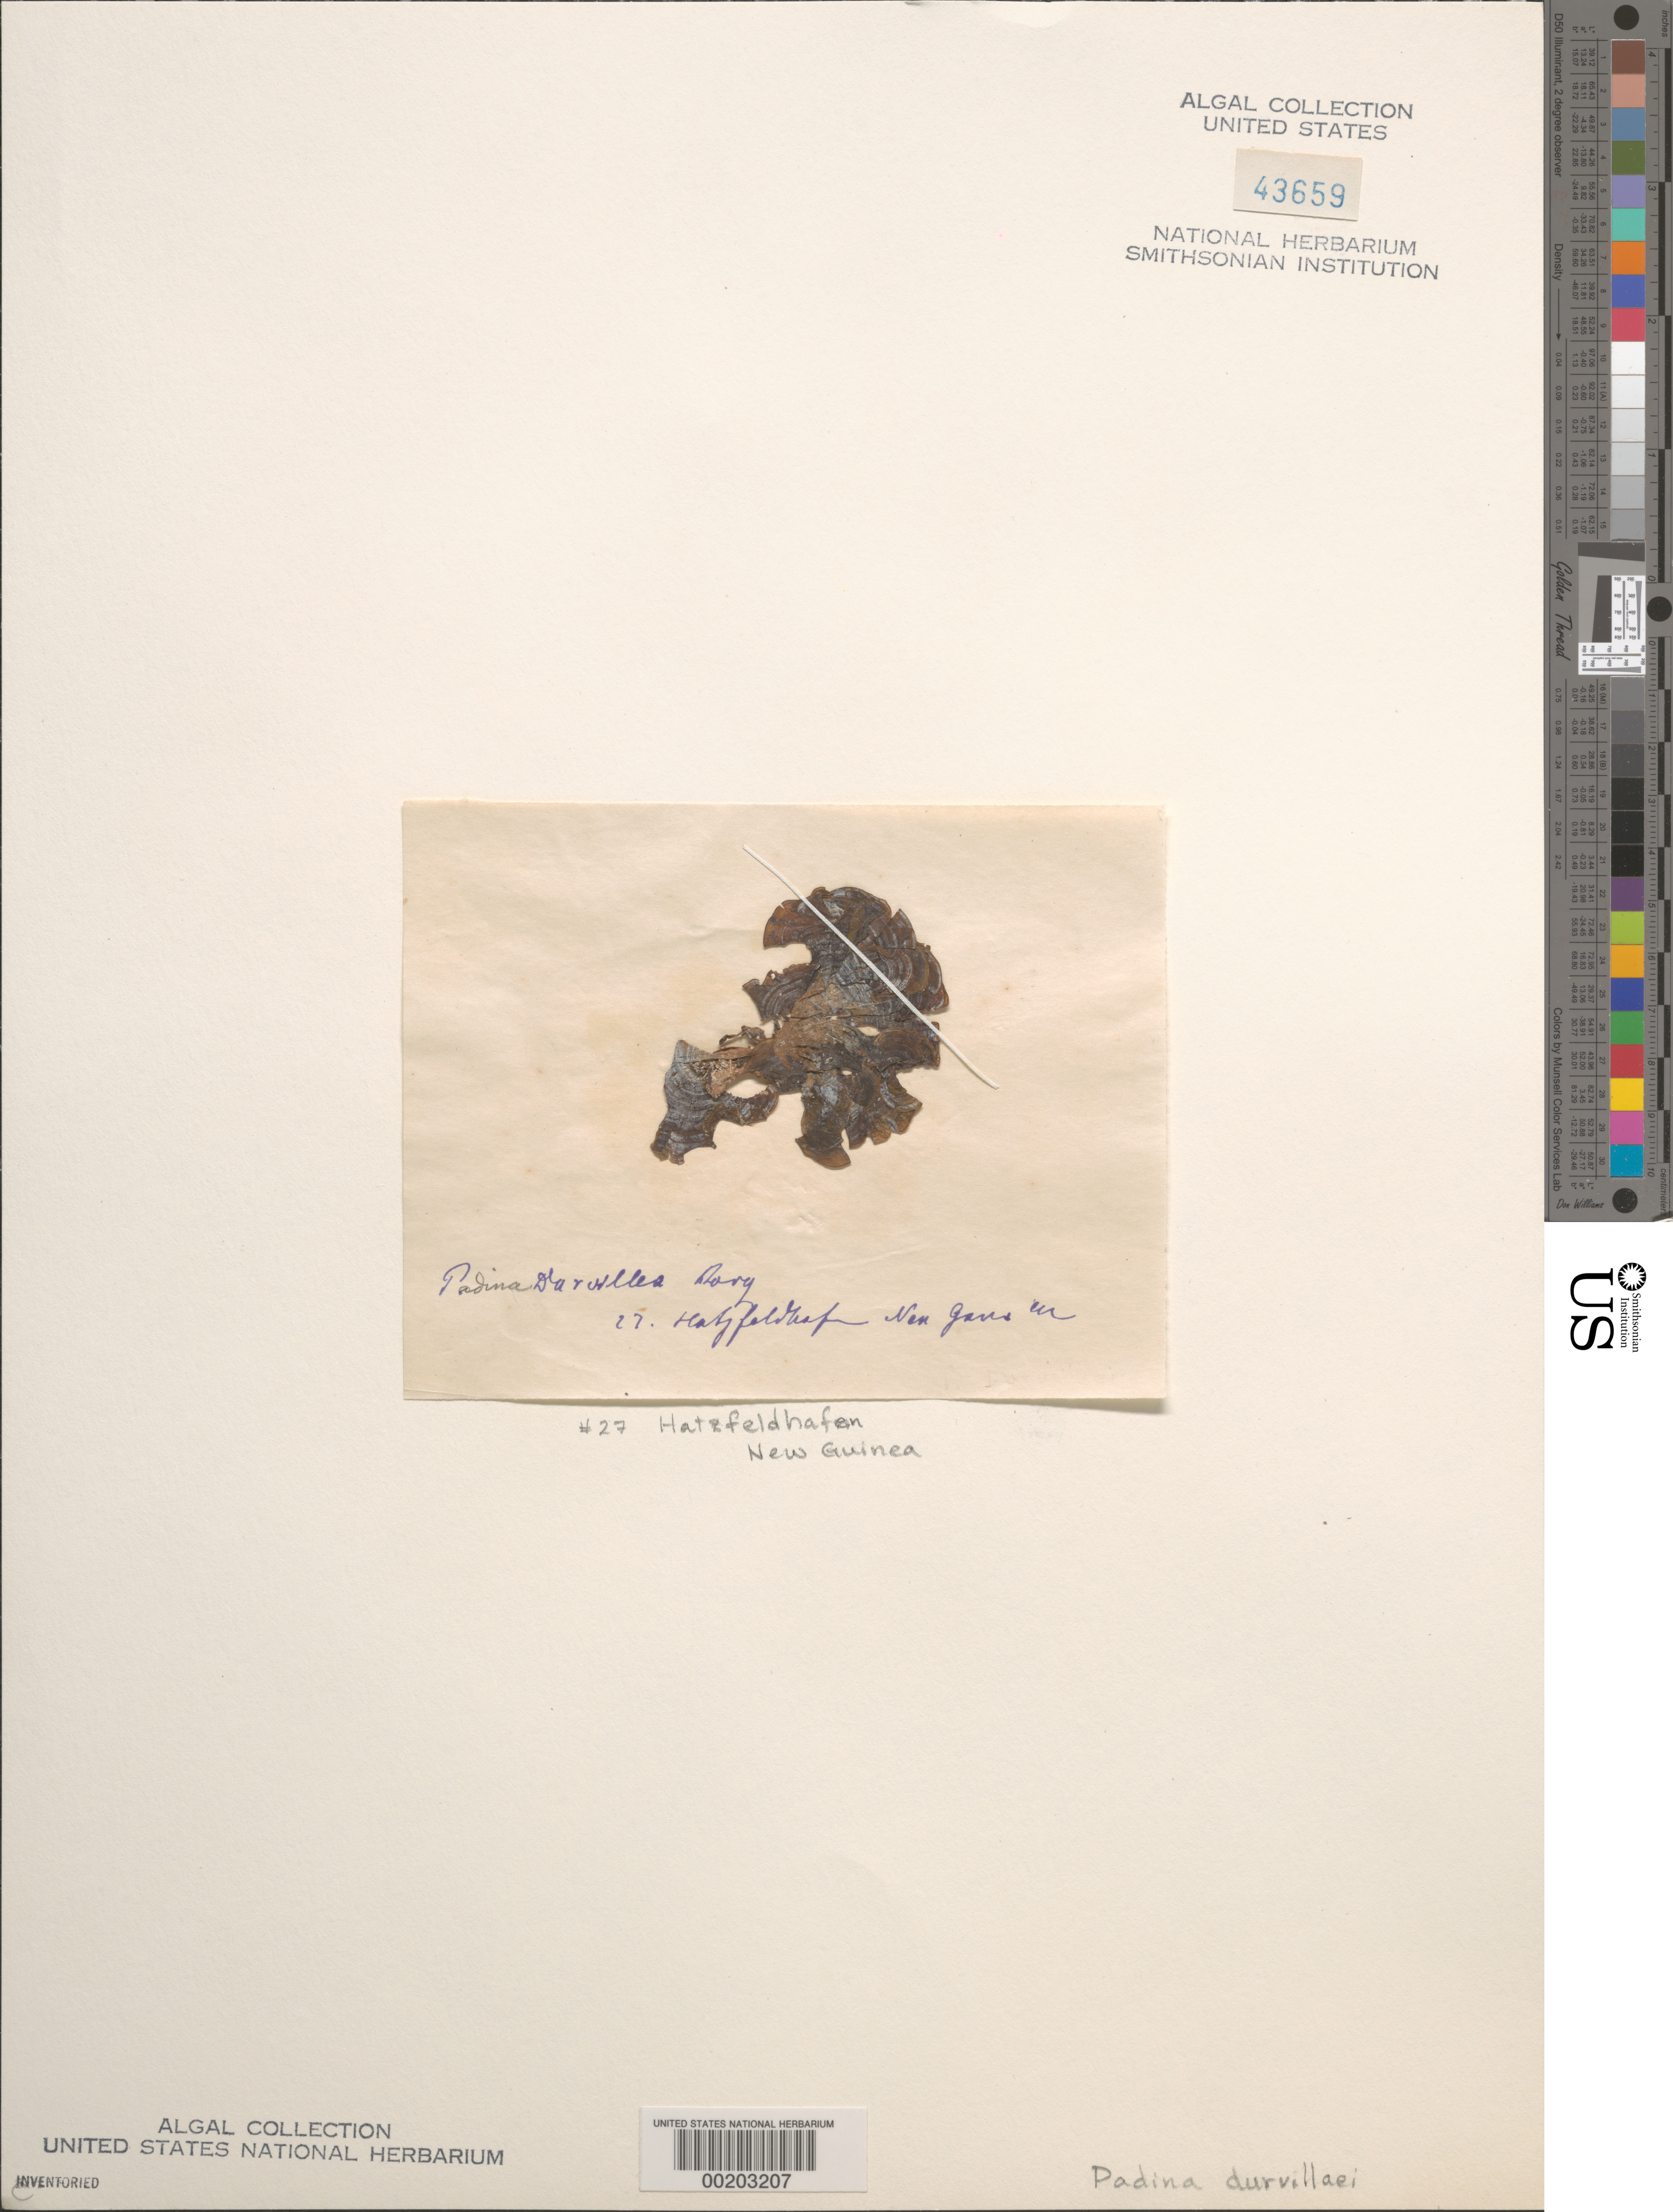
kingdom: Chromista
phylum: Ochrophyta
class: Phaeophyceae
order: Dictyotales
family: Dictyotaceae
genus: Padina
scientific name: Padina durvillaei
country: Papua New Guinea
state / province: Madang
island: New Guinea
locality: Hatzfeldthafen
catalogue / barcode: US 43659